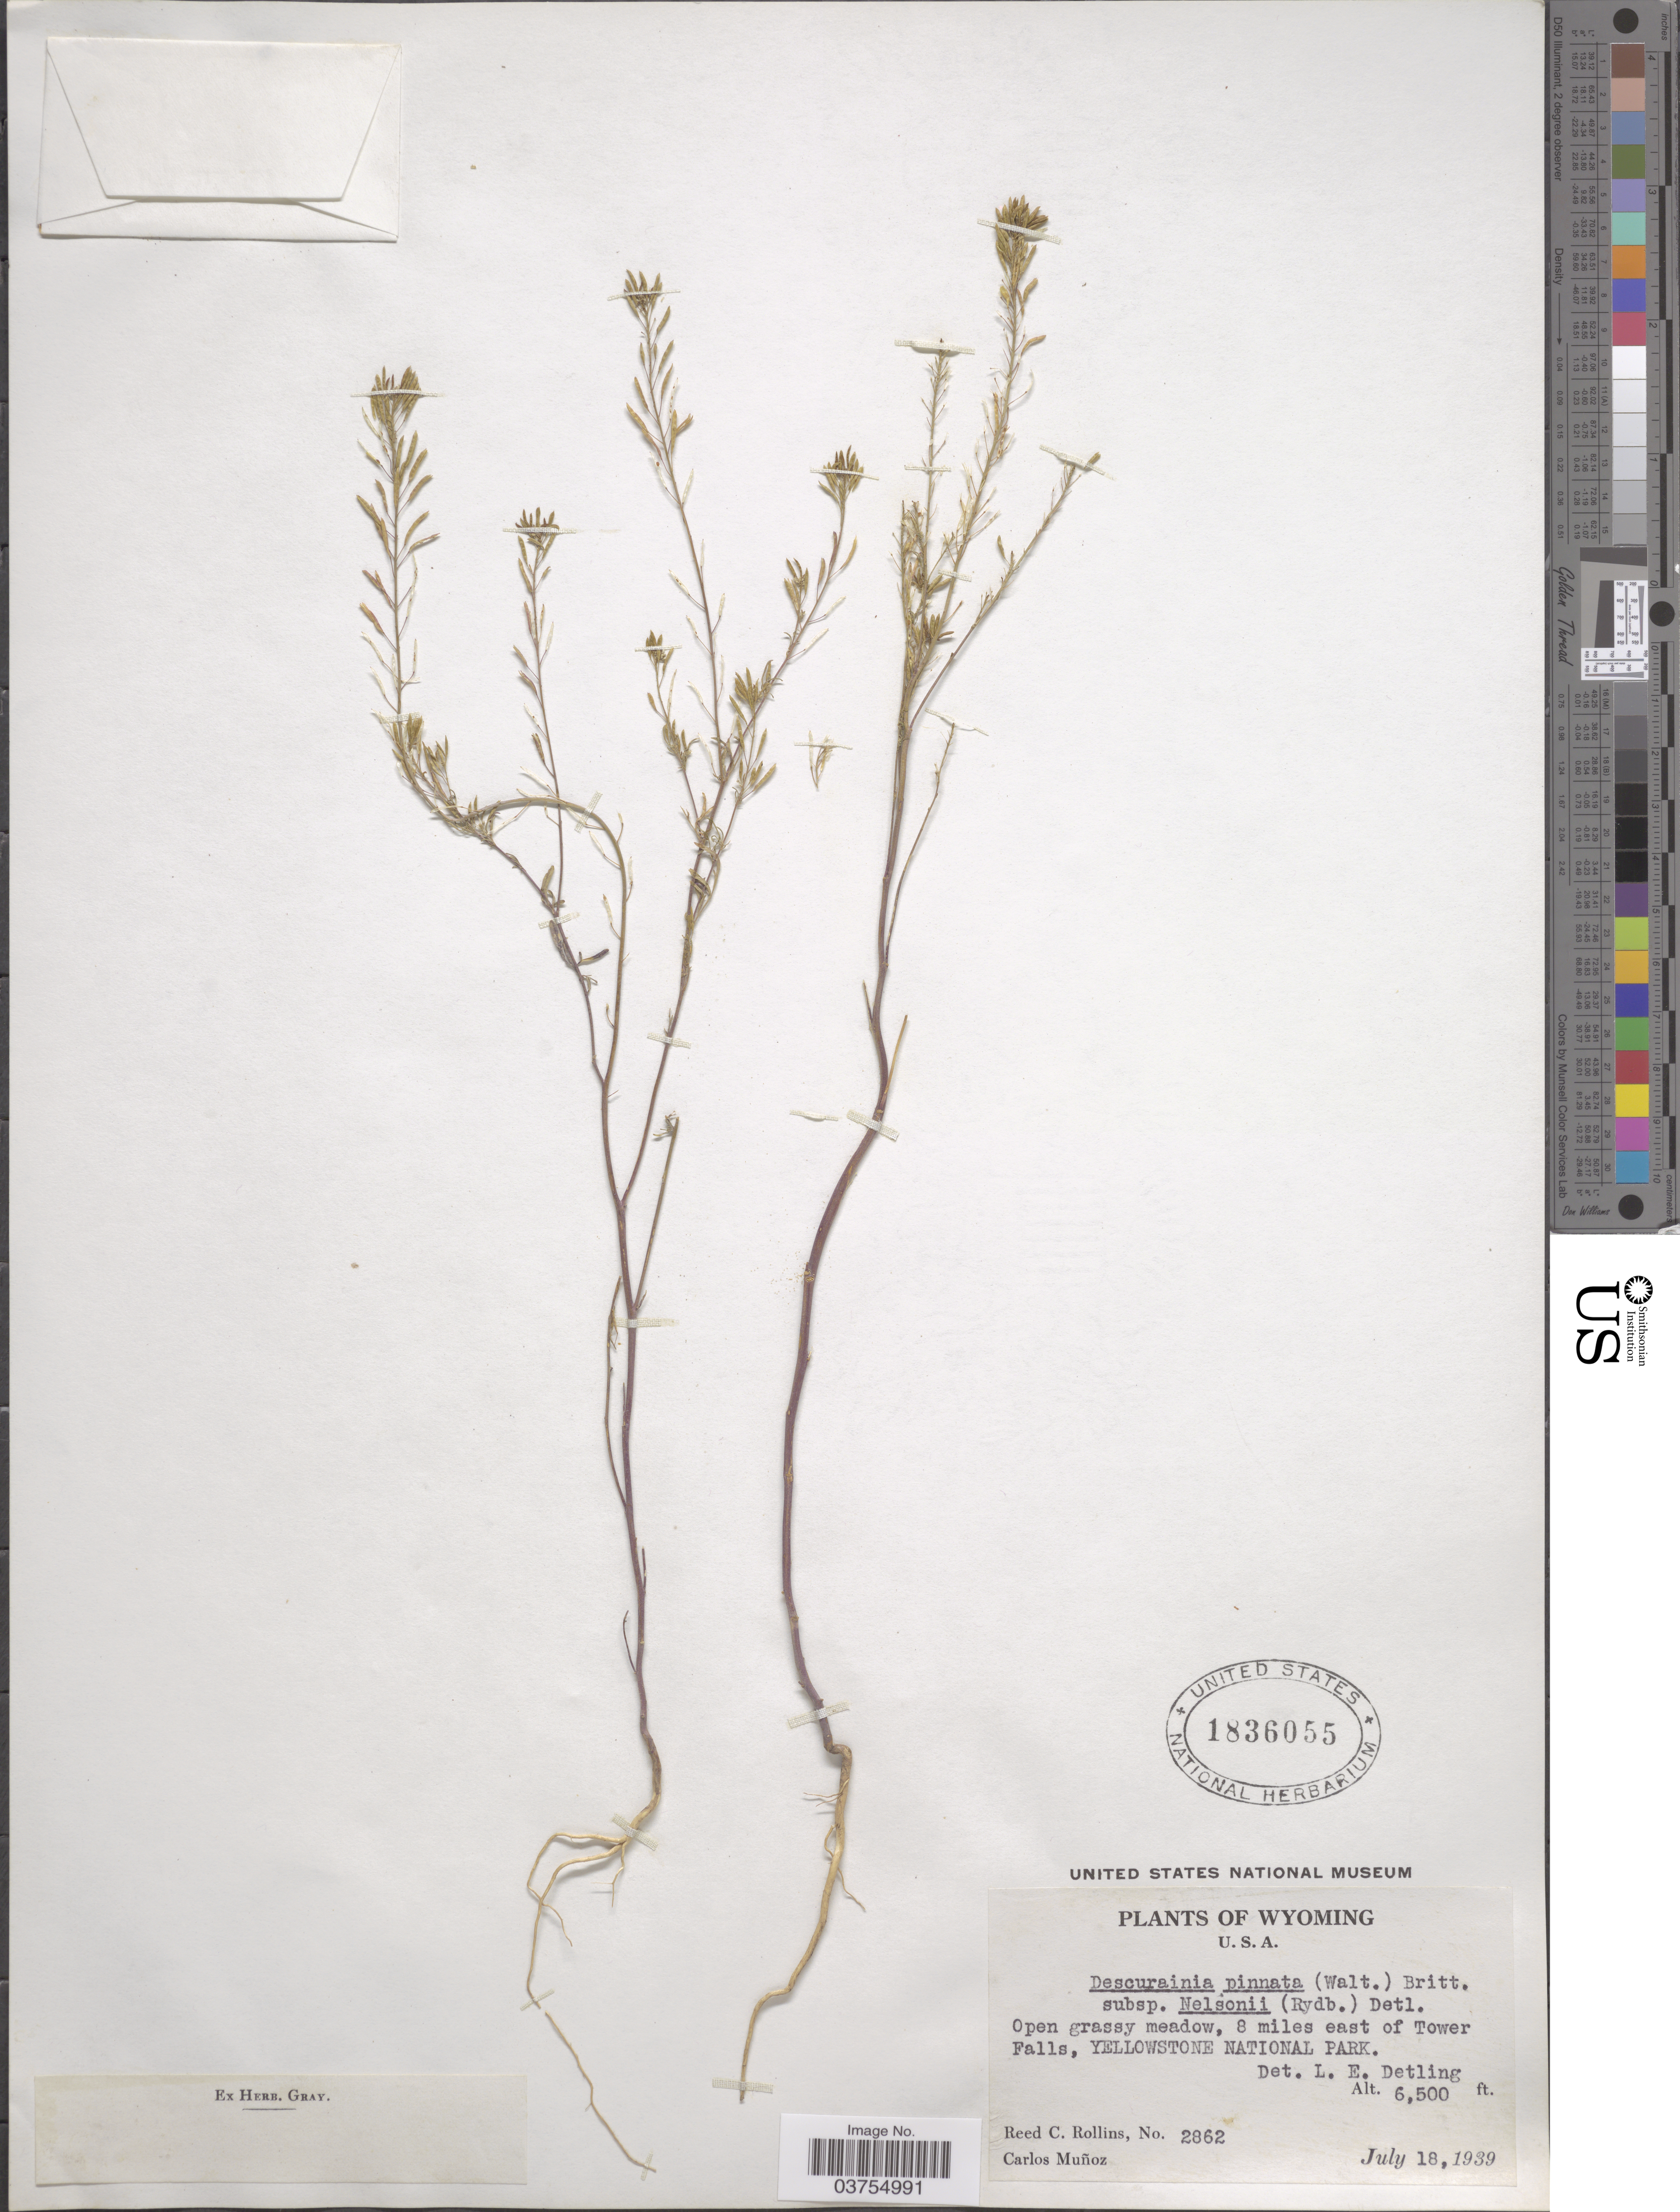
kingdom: Plantae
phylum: Tracheophyta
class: Magnoliopsida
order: Brassicales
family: Brassicaceae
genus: Descurainia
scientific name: Descurainia pinnata subsp. nelsonii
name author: (Rydb.) M. Peck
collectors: R. C. Rollins & C. Muñoz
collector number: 2862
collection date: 1939-07-18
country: United States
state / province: Wyoming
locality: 8 miles east of Tower Falls, Yellowstone National Park.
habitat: open grassy meadow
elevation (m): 1981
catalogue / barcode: US 1836055